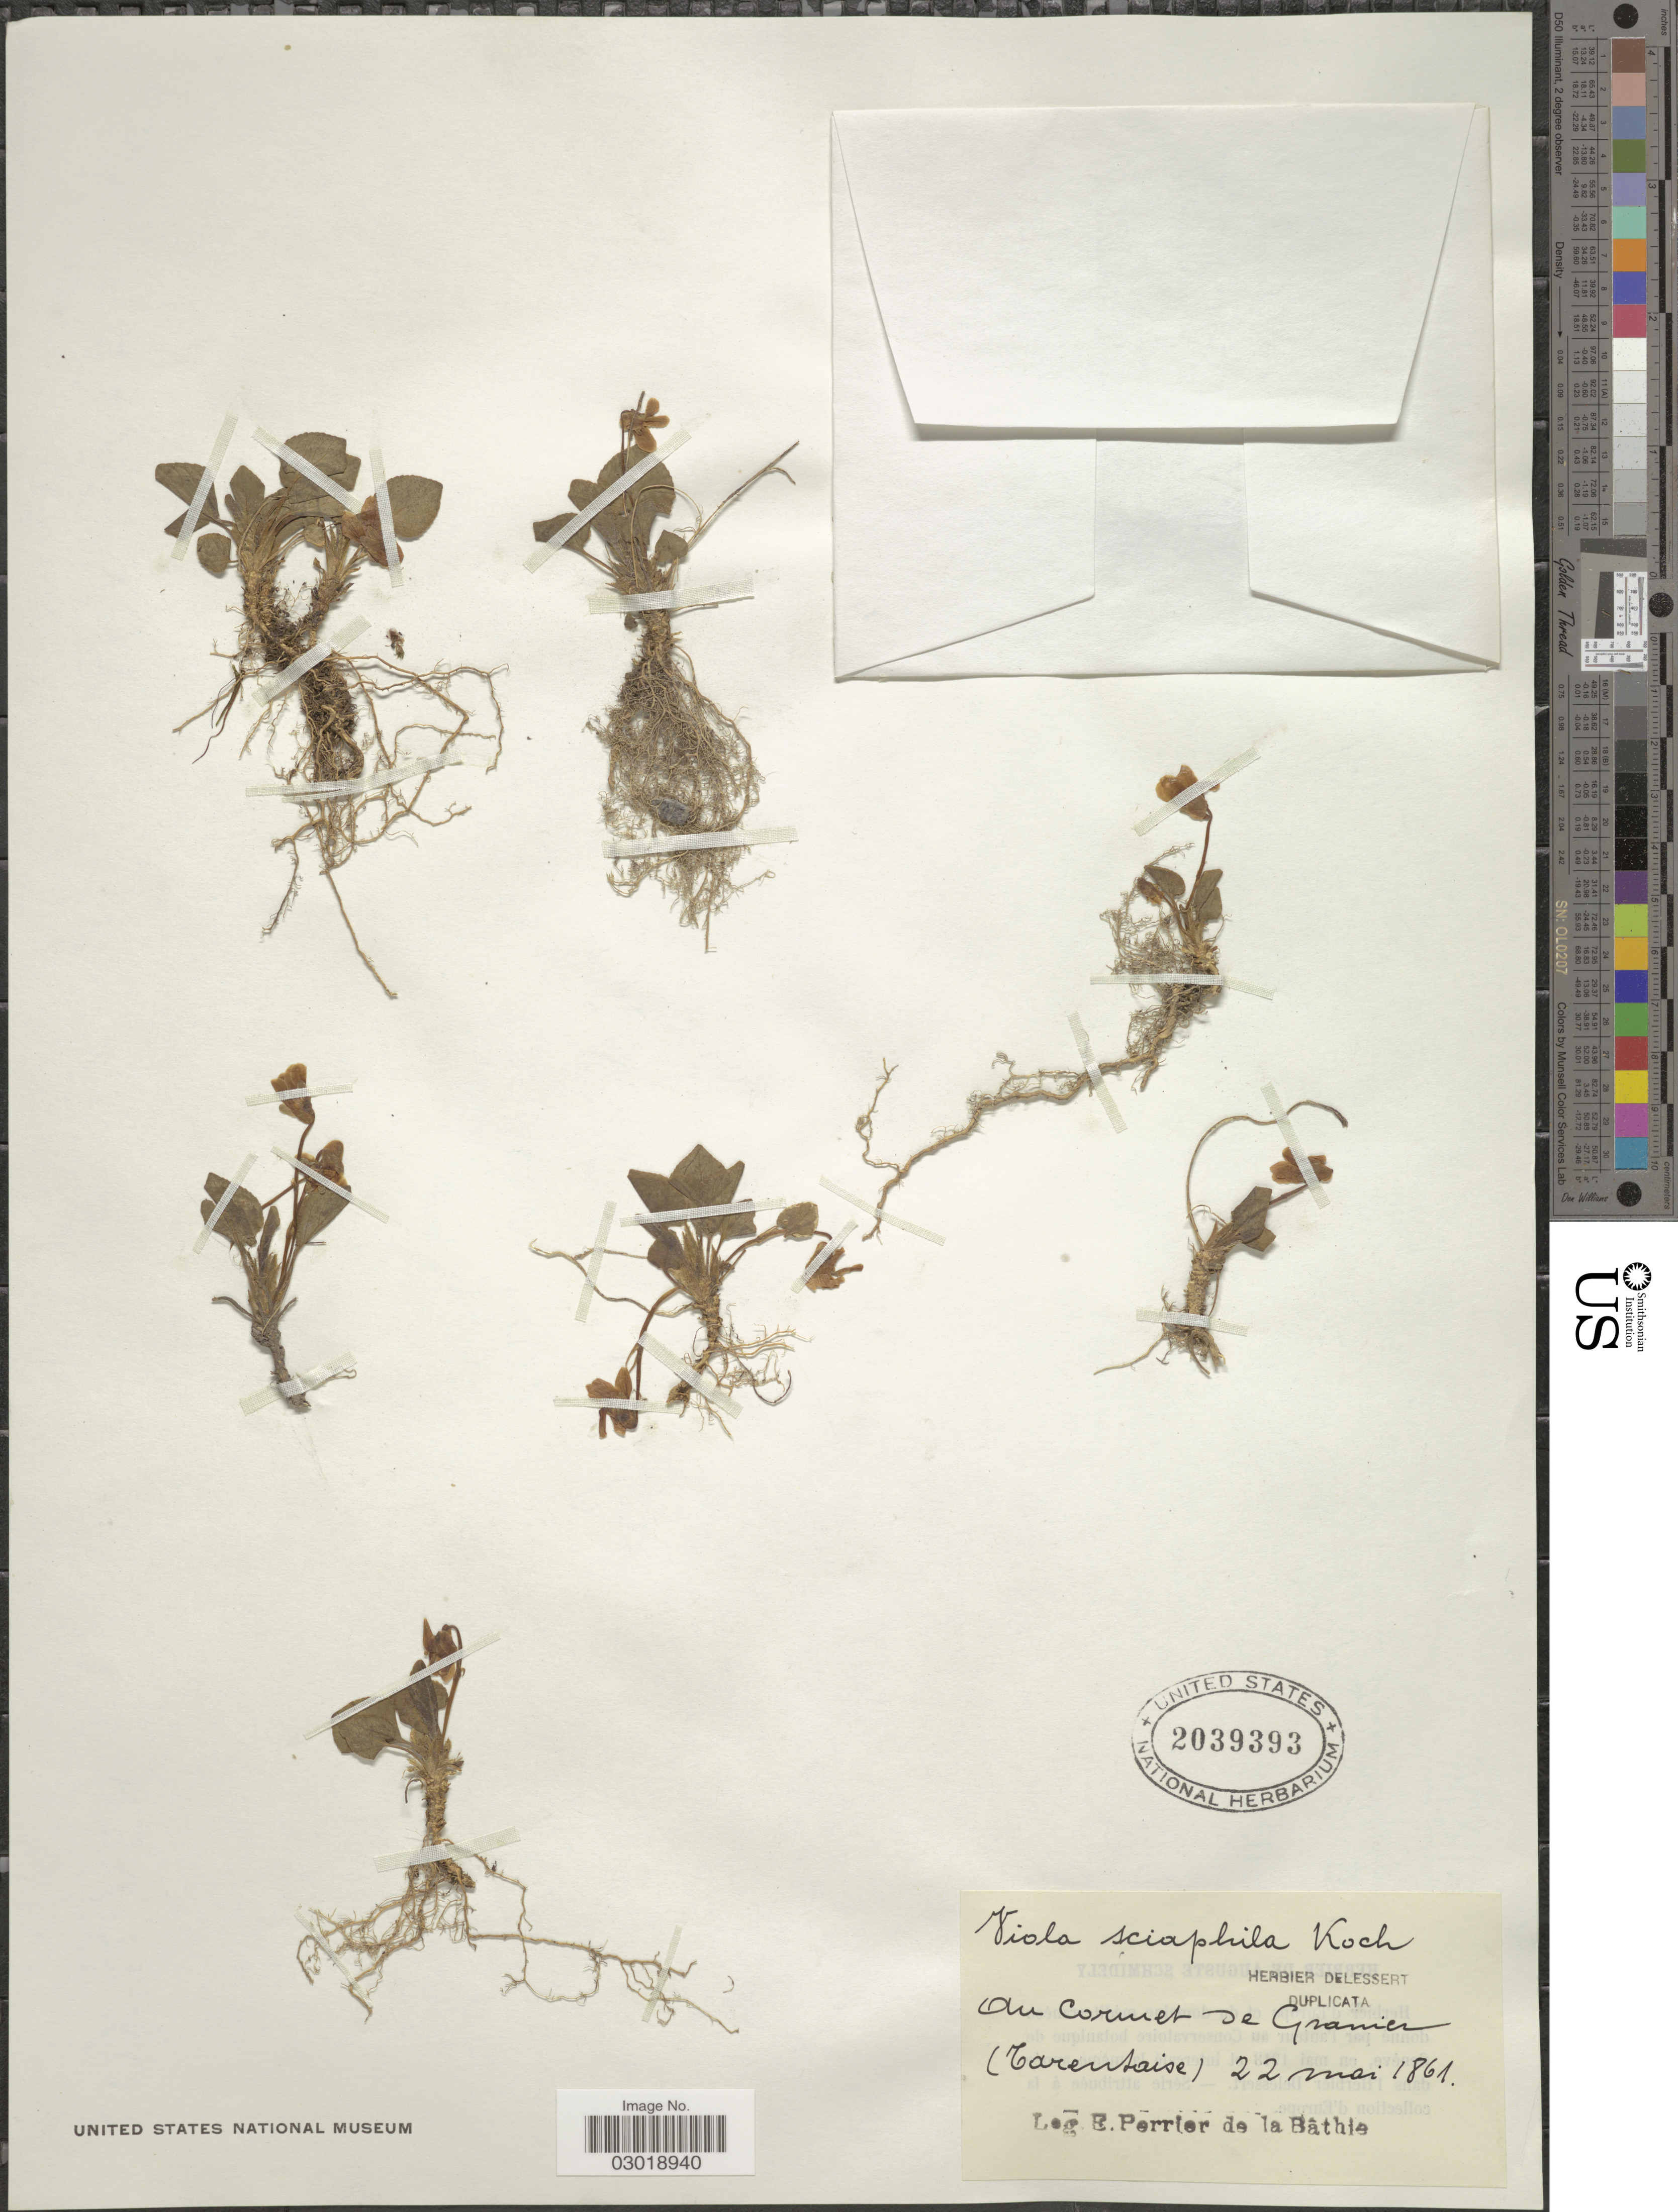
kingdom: Plantae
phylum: Tracheophyta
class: Magnoliopsida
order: Malpighiales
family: Violaceae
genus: Viola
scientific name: Viola sciaphila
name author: W.D.J. Koch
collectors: E. Perrier de la Bâthie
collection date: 1861-05-22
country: France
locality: Au Cormet de Granier (Tarentaise).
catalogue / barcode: US 2039393